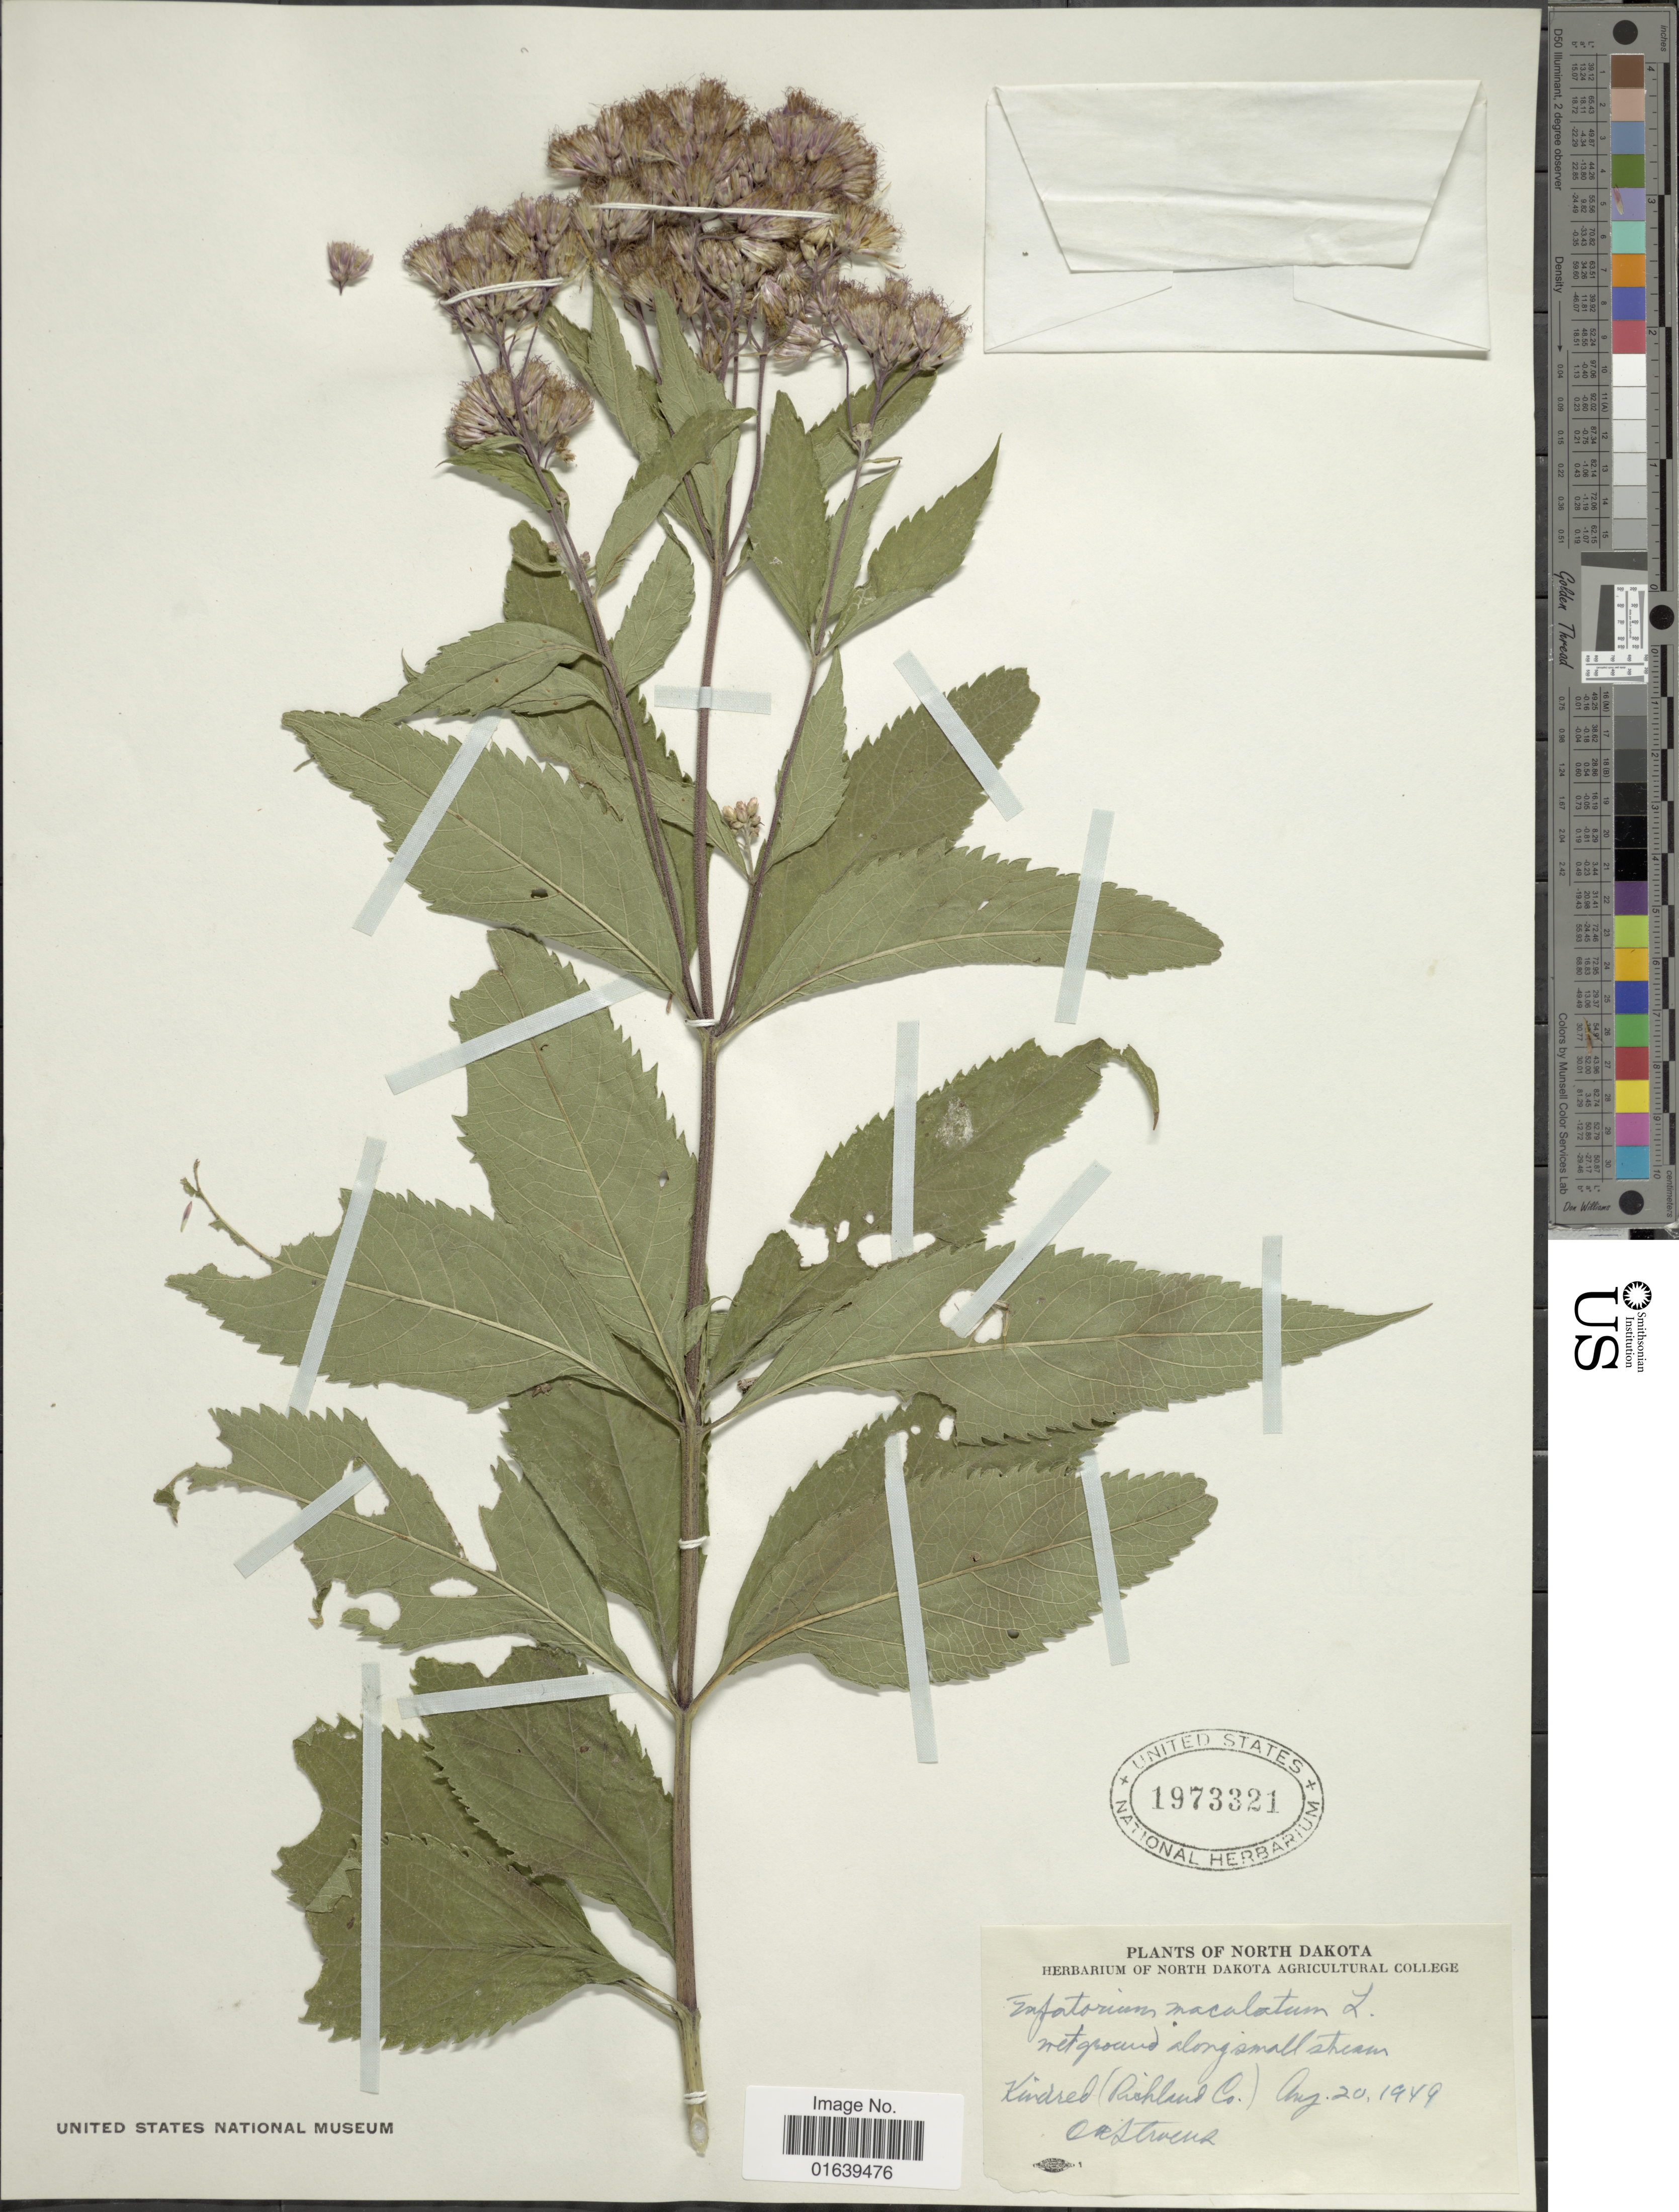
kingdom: Plantae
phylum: Tracheophyta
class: Magnoliopsida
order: Asterales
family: Asteraceae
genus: Eupatorium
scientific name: Eupatorium maculatum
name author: L.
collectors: O. A. Stevens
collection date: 1949-08-20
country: United States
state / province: North Dakota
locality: Kindred (Rohland Co.)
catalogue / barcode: US 1973321